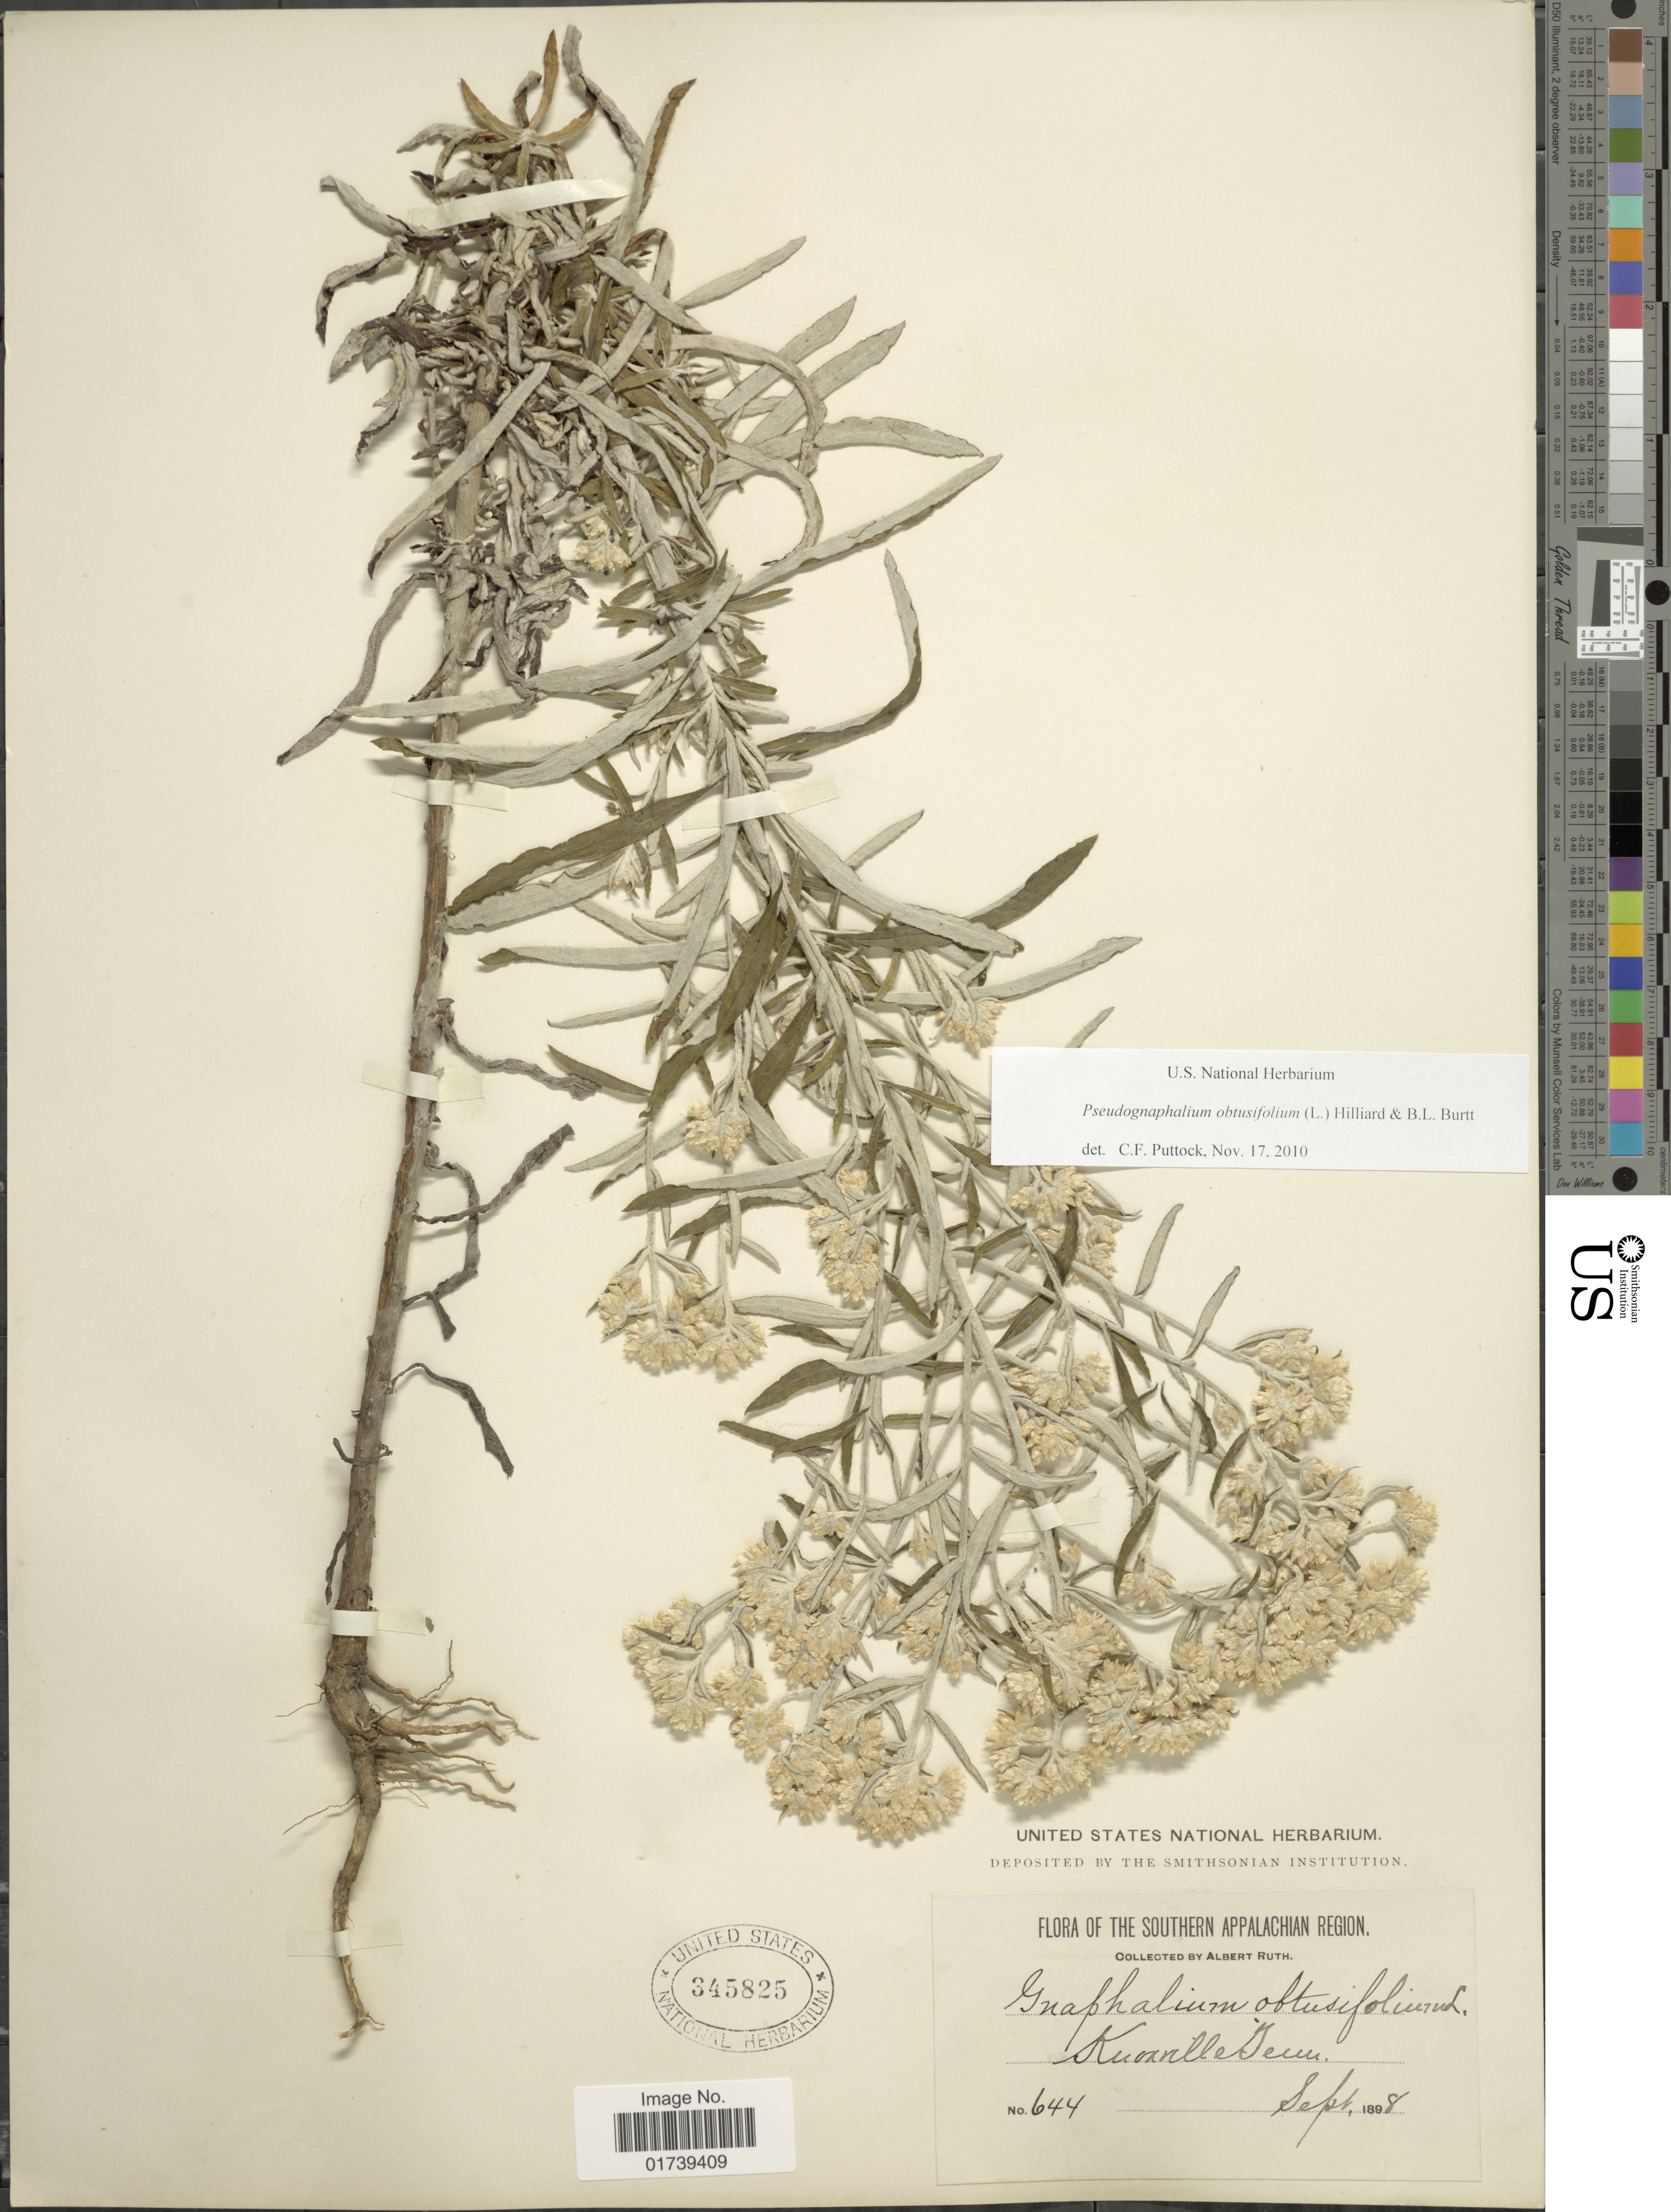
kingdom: Plantae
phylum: Tracheophyta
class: Magnoliopsida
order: Asterales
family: Asteraceae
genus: Pseudognaphalium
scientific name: Pseudognaphalium obtusifolium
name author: (L.) Hilliard & B.L. Burtt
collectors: A. Ruth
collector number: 644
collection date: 1898-09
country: United States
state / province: Tennessee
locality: Knoxville, Tenn.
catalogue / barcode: US 345825